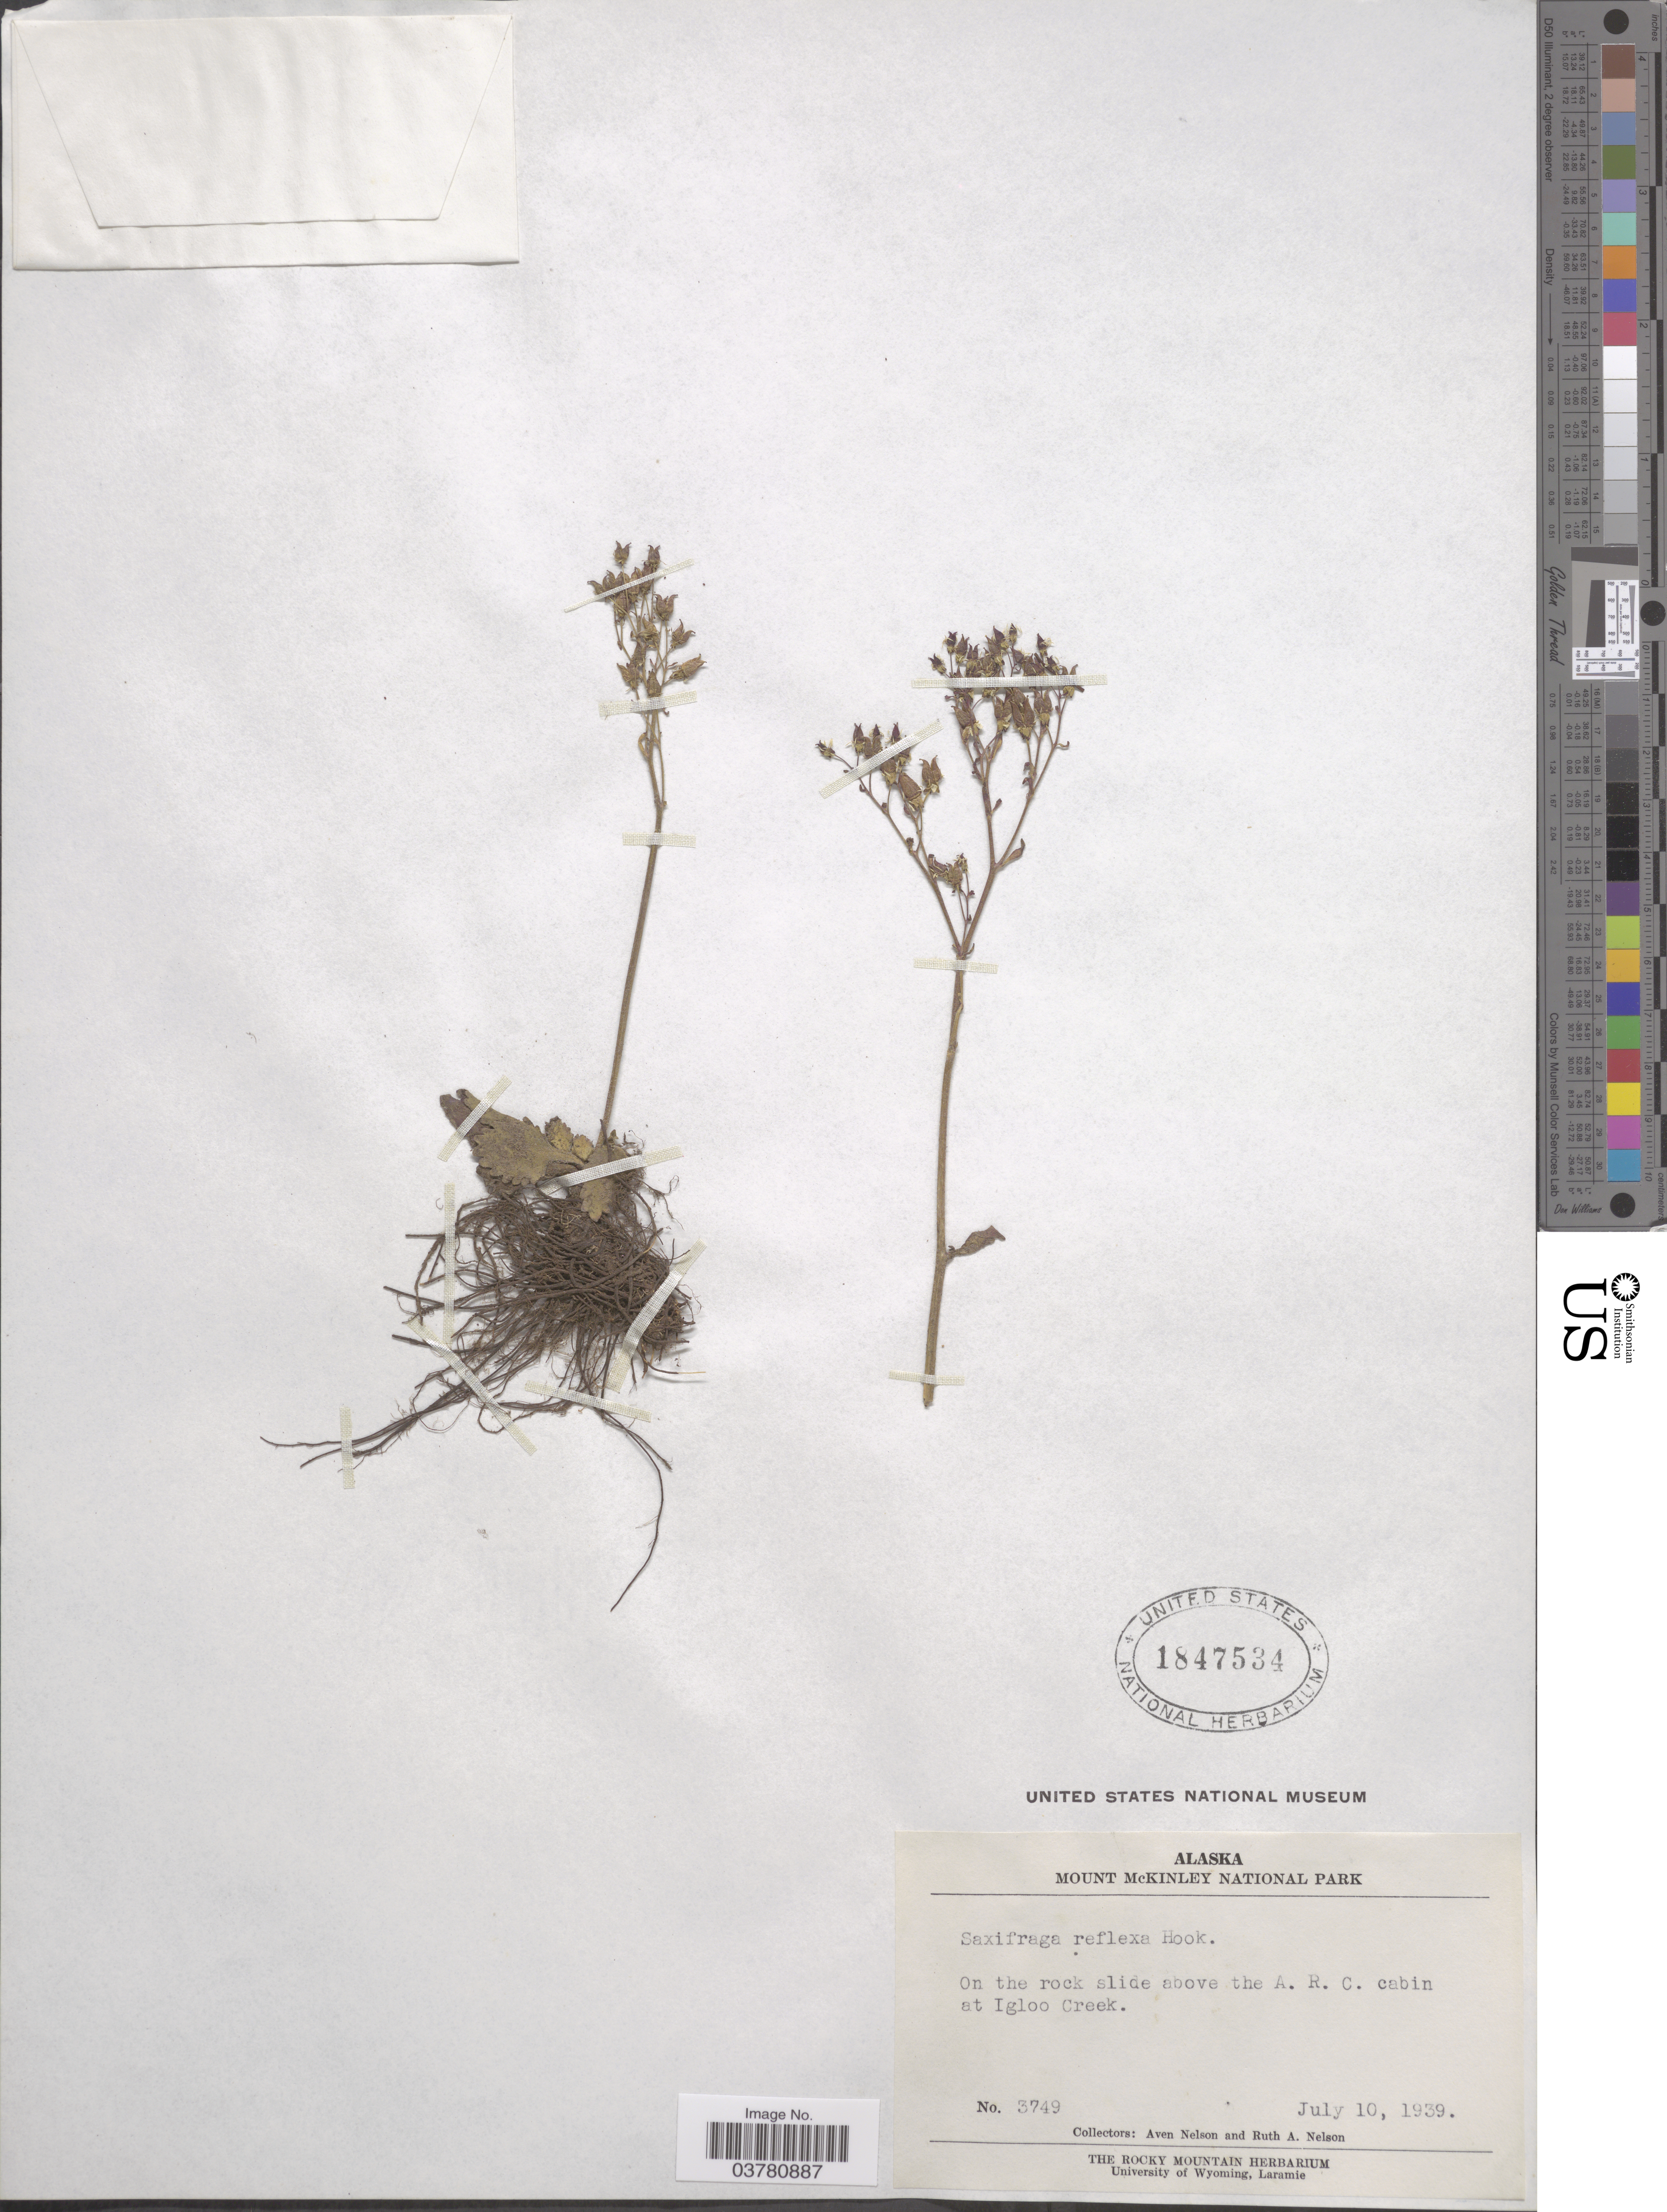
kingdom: Plantae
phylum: Tracheophyta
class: Magnoliopsida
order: Saxifragales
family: Saxifragaceae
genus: Micranthes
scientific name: Micranthes reflexa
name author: (Hook.) Small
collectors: A. Nelson & R. A. Nelson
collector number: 3749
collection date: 1939-07-10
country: United States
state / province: Alaska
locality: Mount McKinley National Park. On the rock slide above the A. R. C. cabin at Igloo Creek.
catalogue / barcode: US 1847534